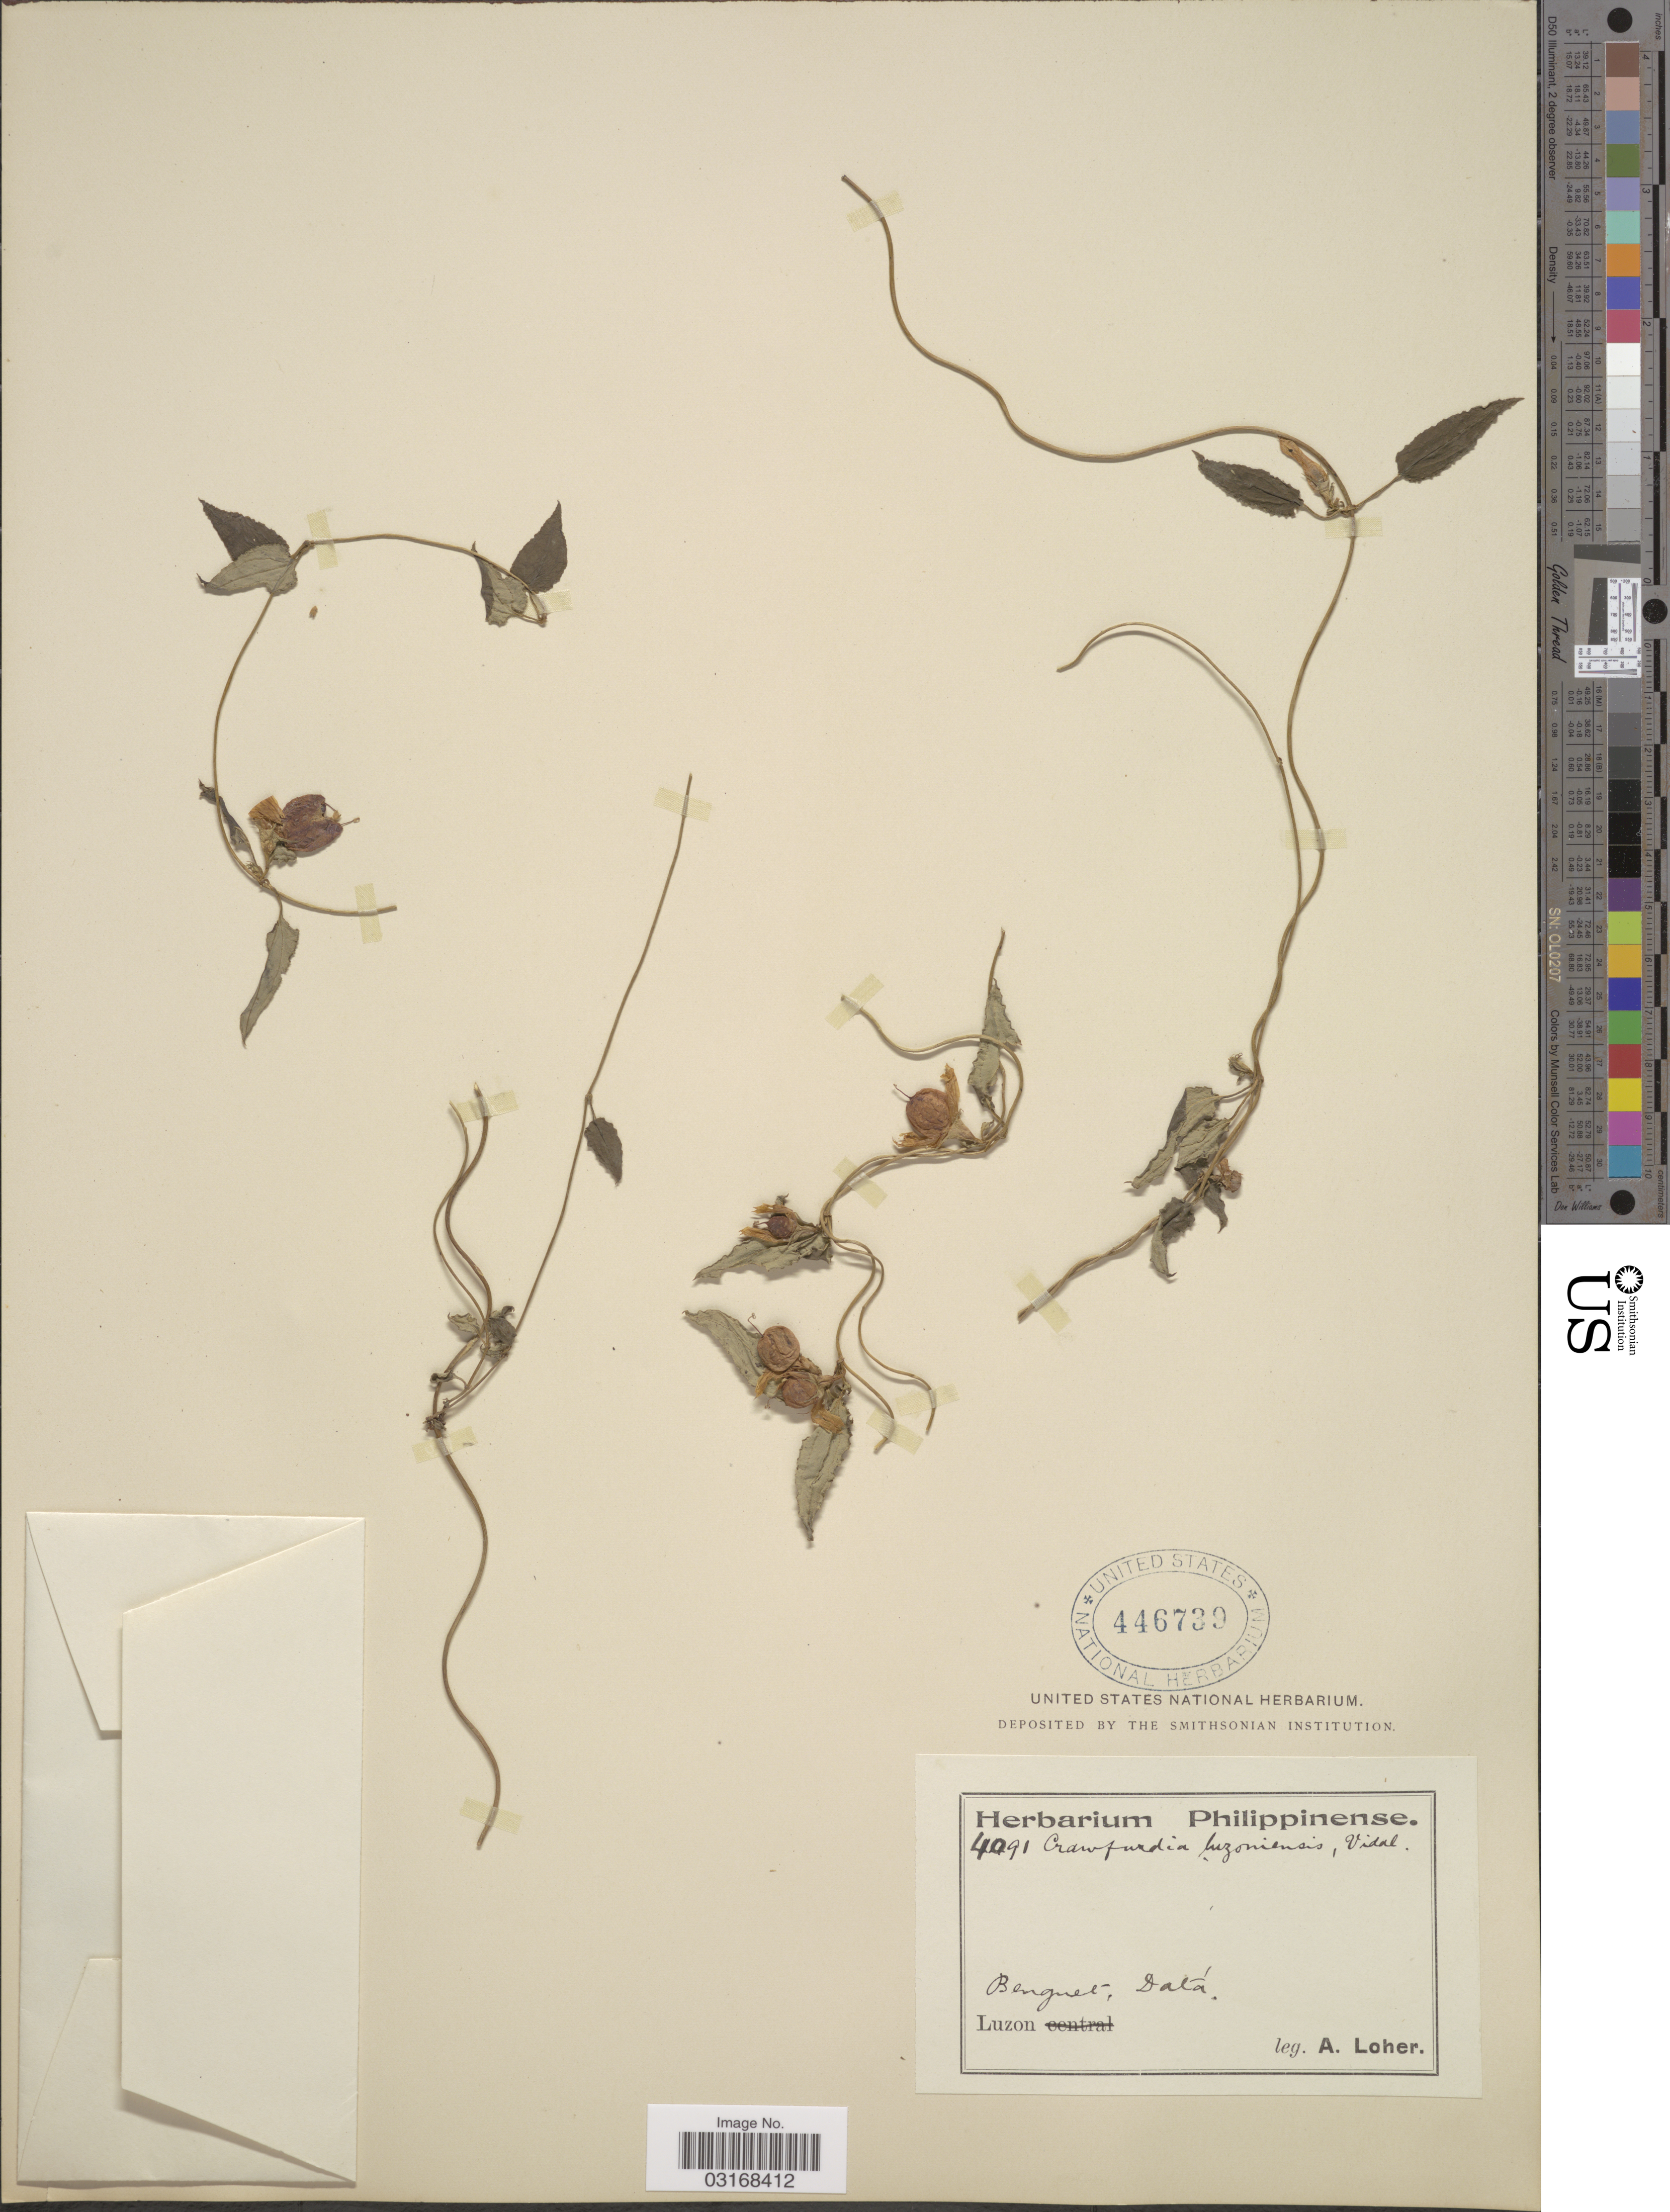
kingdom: Plantae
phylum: Tracheophyta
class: Magnoliopsida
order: Gentianales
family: Gentianaceae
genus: Crawfurdia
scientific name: Crawfurdia luzonensis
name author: Vidal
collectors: A. Loher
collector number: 4091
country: Philippines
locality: Benguet, Data. Luzon.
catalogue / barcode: US 446739